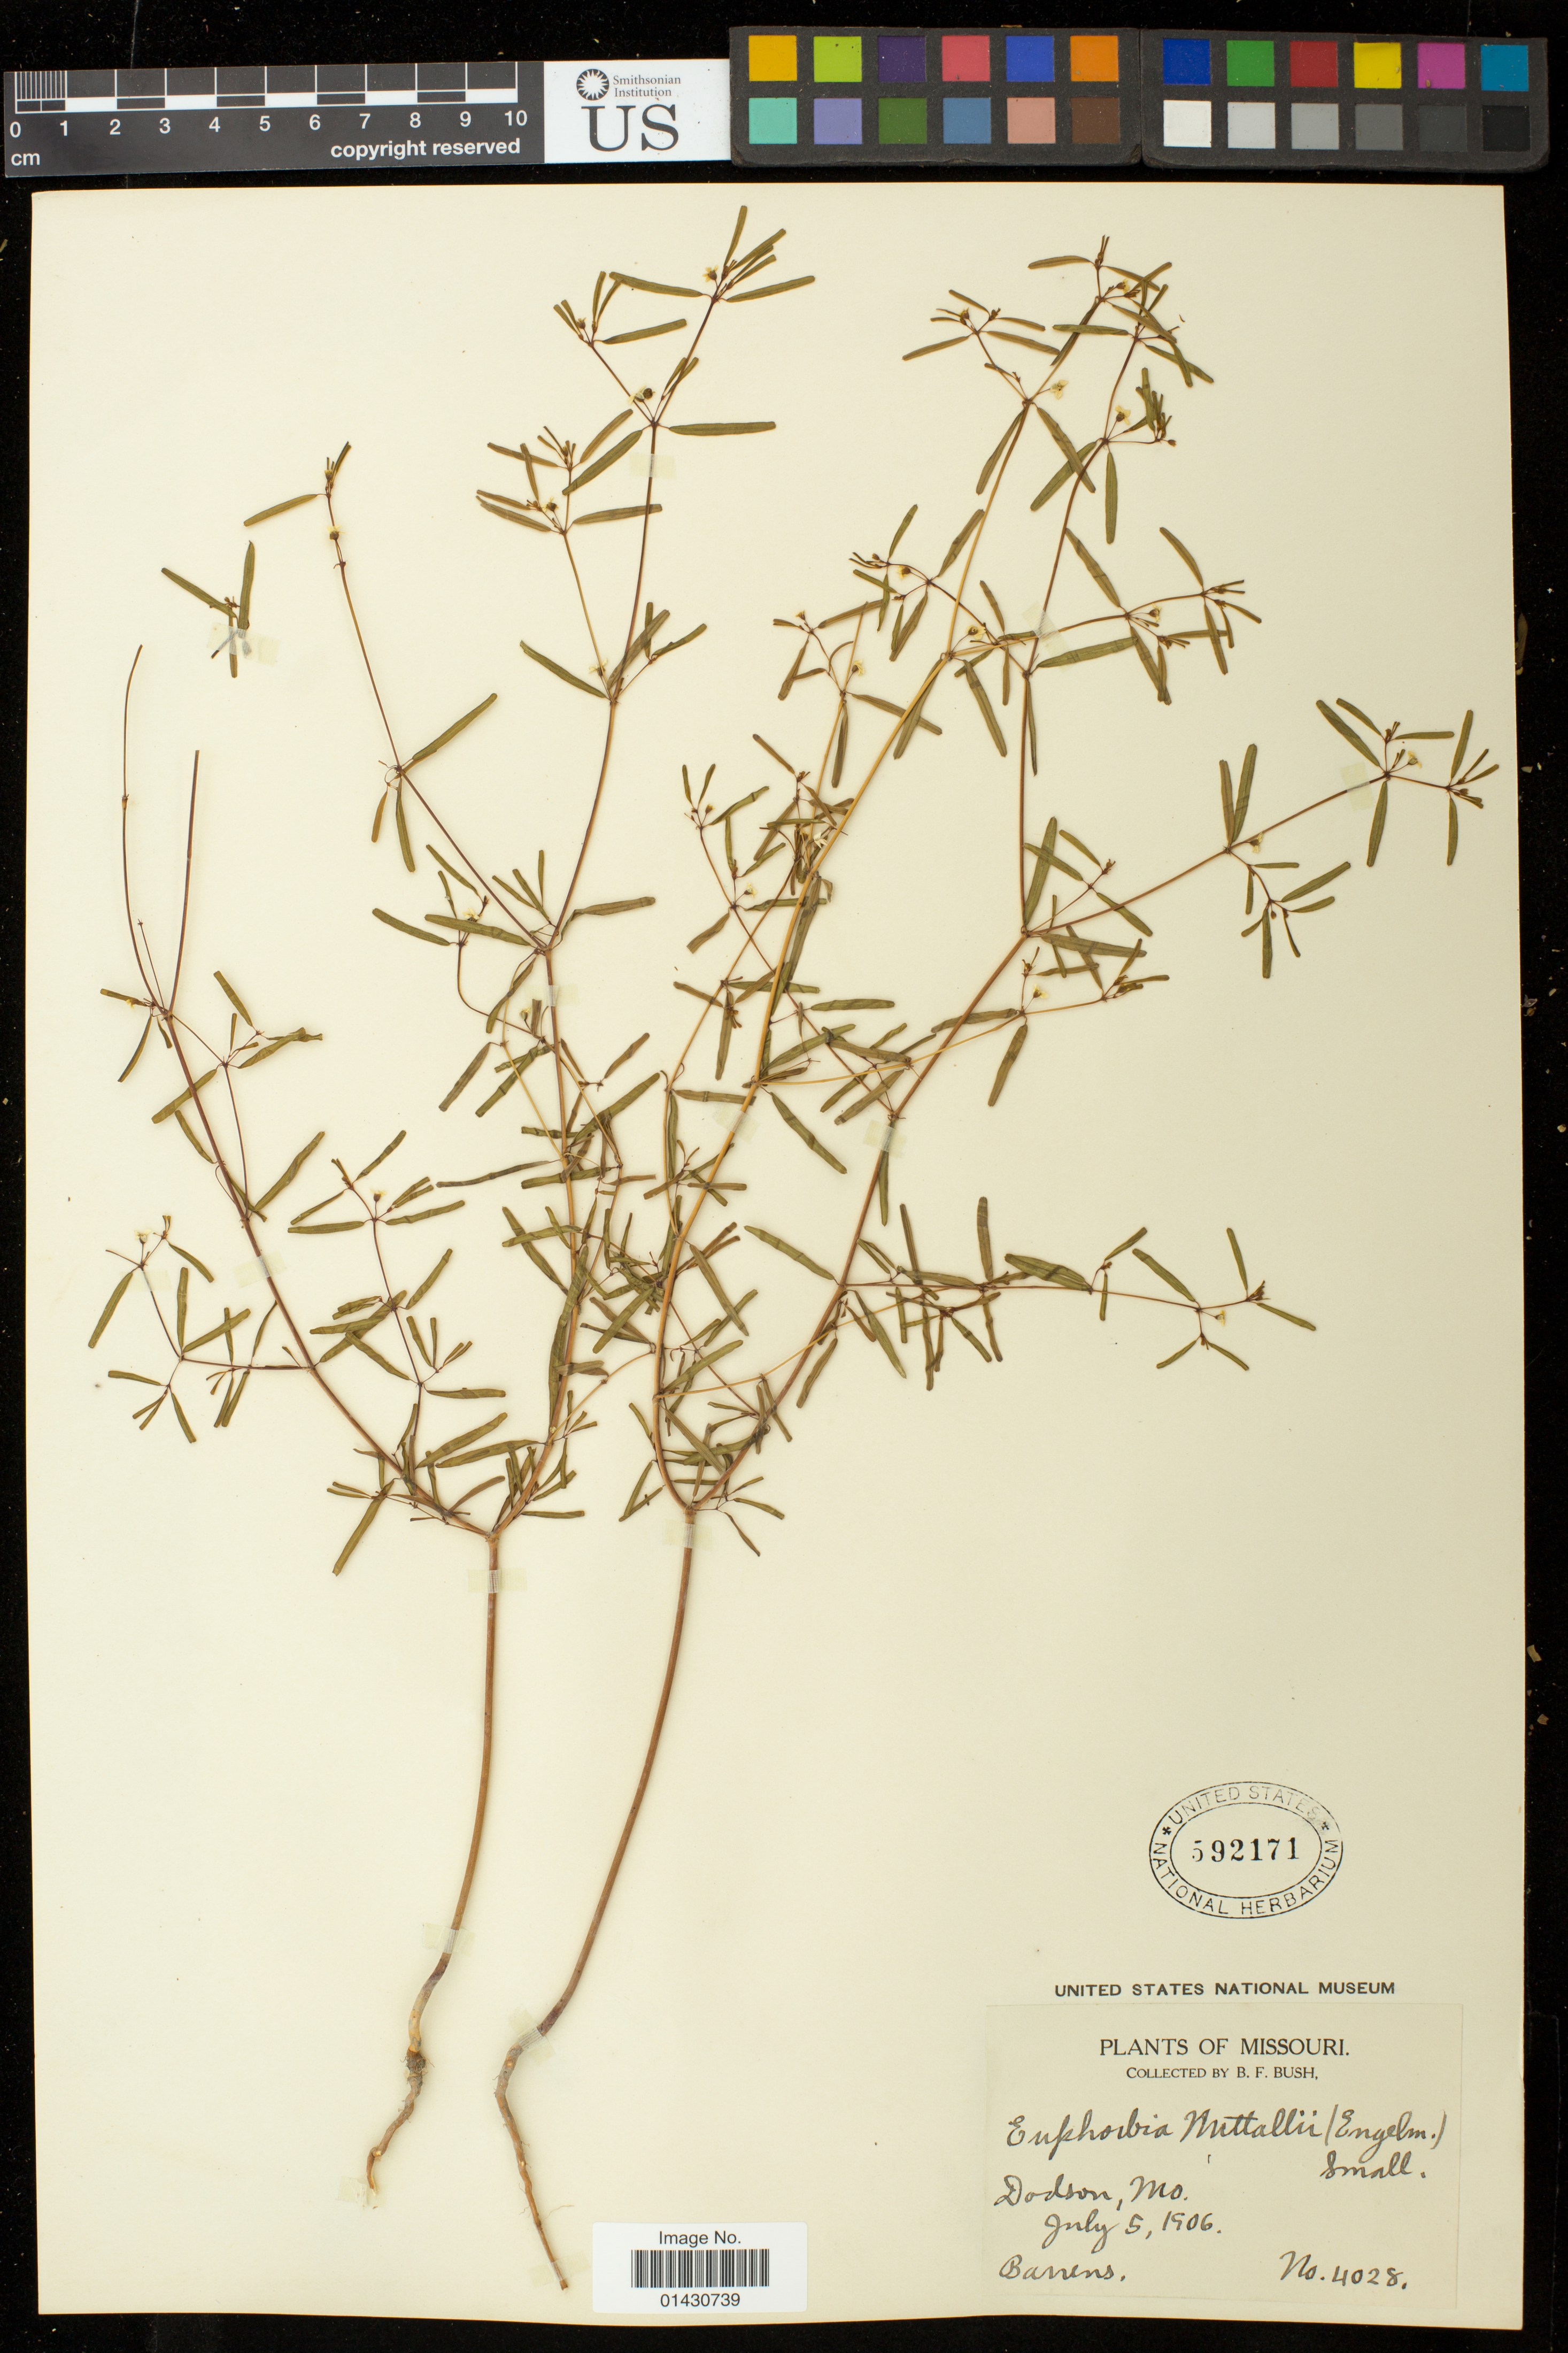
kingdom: Plantae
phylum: Tracheophyta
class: Magnoliopsida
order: Malpighiales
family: Euphorbiaceae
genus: Euphorbia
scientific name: Euphorbia missurica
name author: Raf.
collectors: B. F. Bush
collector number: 4028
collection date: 1906-07-05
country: United States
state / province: Missouri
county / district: Jackson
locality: Dodson; Barrens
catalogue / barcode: US 592171